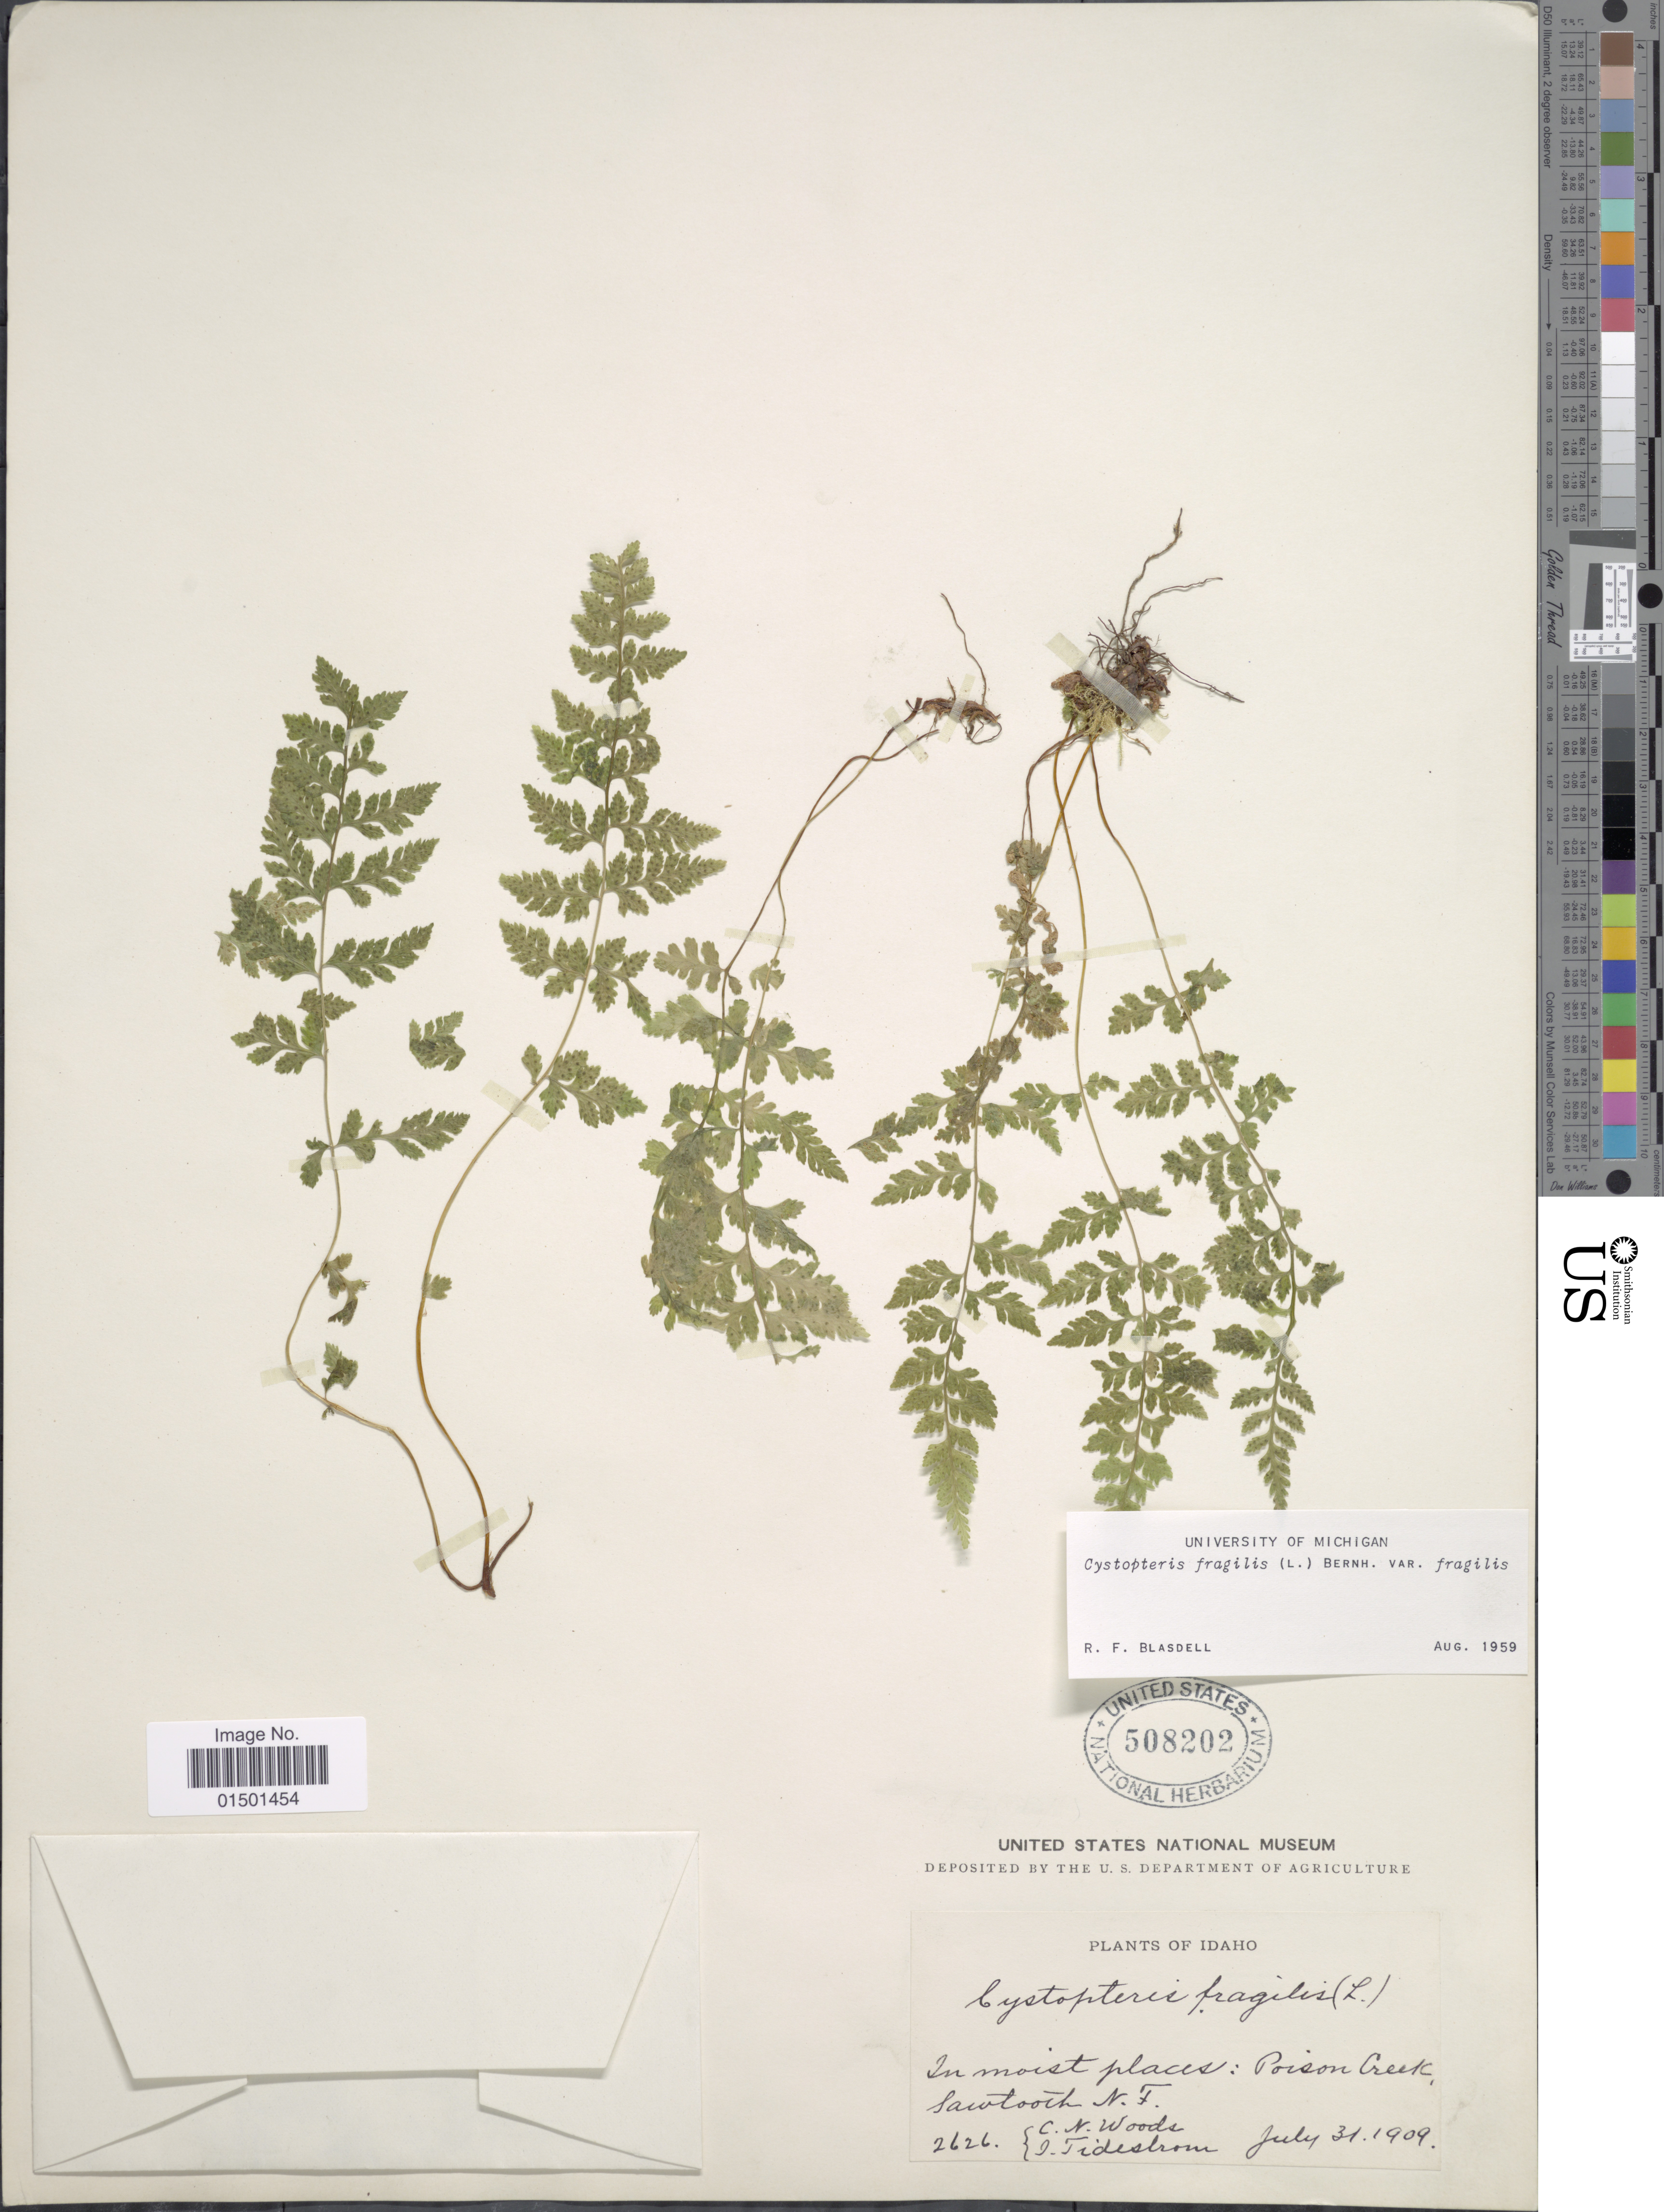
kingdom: Plantae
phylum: Tracheophyta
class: Polypodiopsida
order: Polypodiales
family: Cystopteridaceae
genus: Cystopteris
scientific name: Cystopteris fragilis var. fragilis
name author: (L.) Bernh.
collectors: C. Woods & I. F. Tidestrom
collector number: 2626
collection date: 1909-07-31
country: United States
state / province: Idaho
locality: In moist places: Poison Creek, Sawtooth N. F.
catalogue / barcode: US 508202